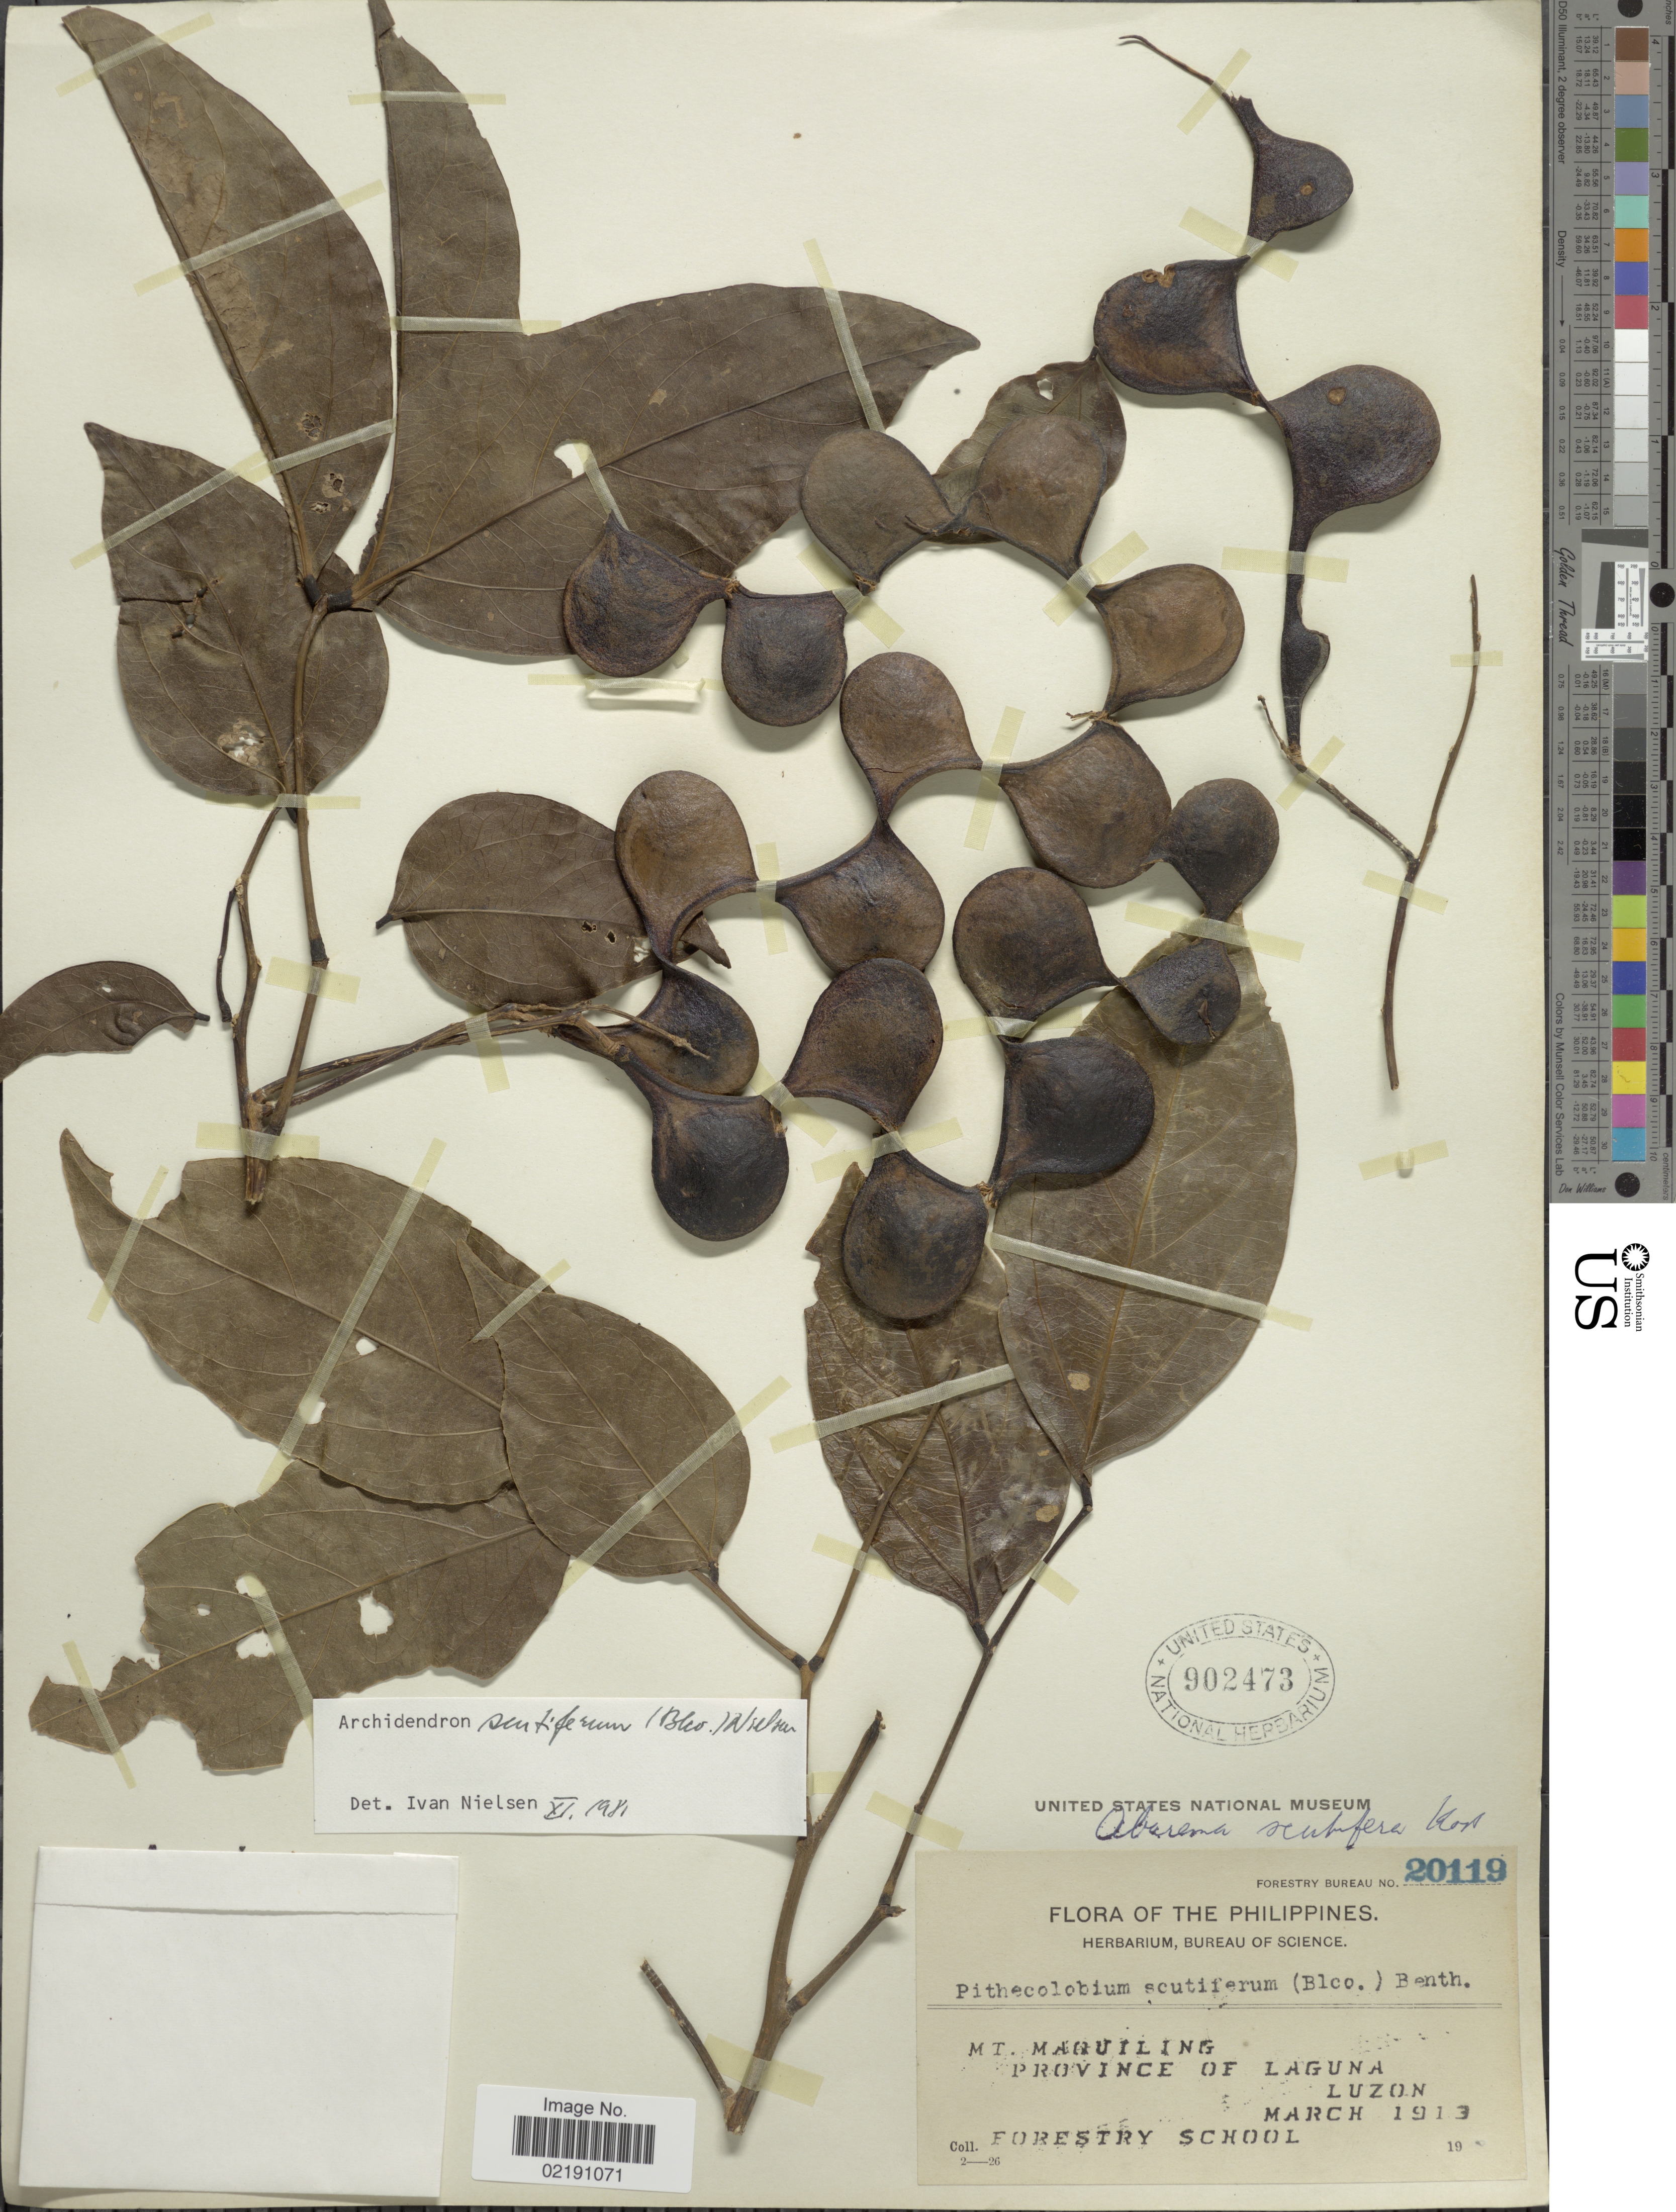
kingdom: Plantae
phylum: Tracheophyta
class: Magnoliopsida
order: Fabales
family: Fabaceae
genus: Archidendron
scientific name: Archidendron scutiferum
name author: (Blanco) I.C. Nielsen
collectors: Forestry School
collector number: Forestry Bureau 20119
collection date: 1913-03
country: Philippines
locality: Mt. Maquiling. Province of Laguna. Luzon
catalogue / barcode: US 902473